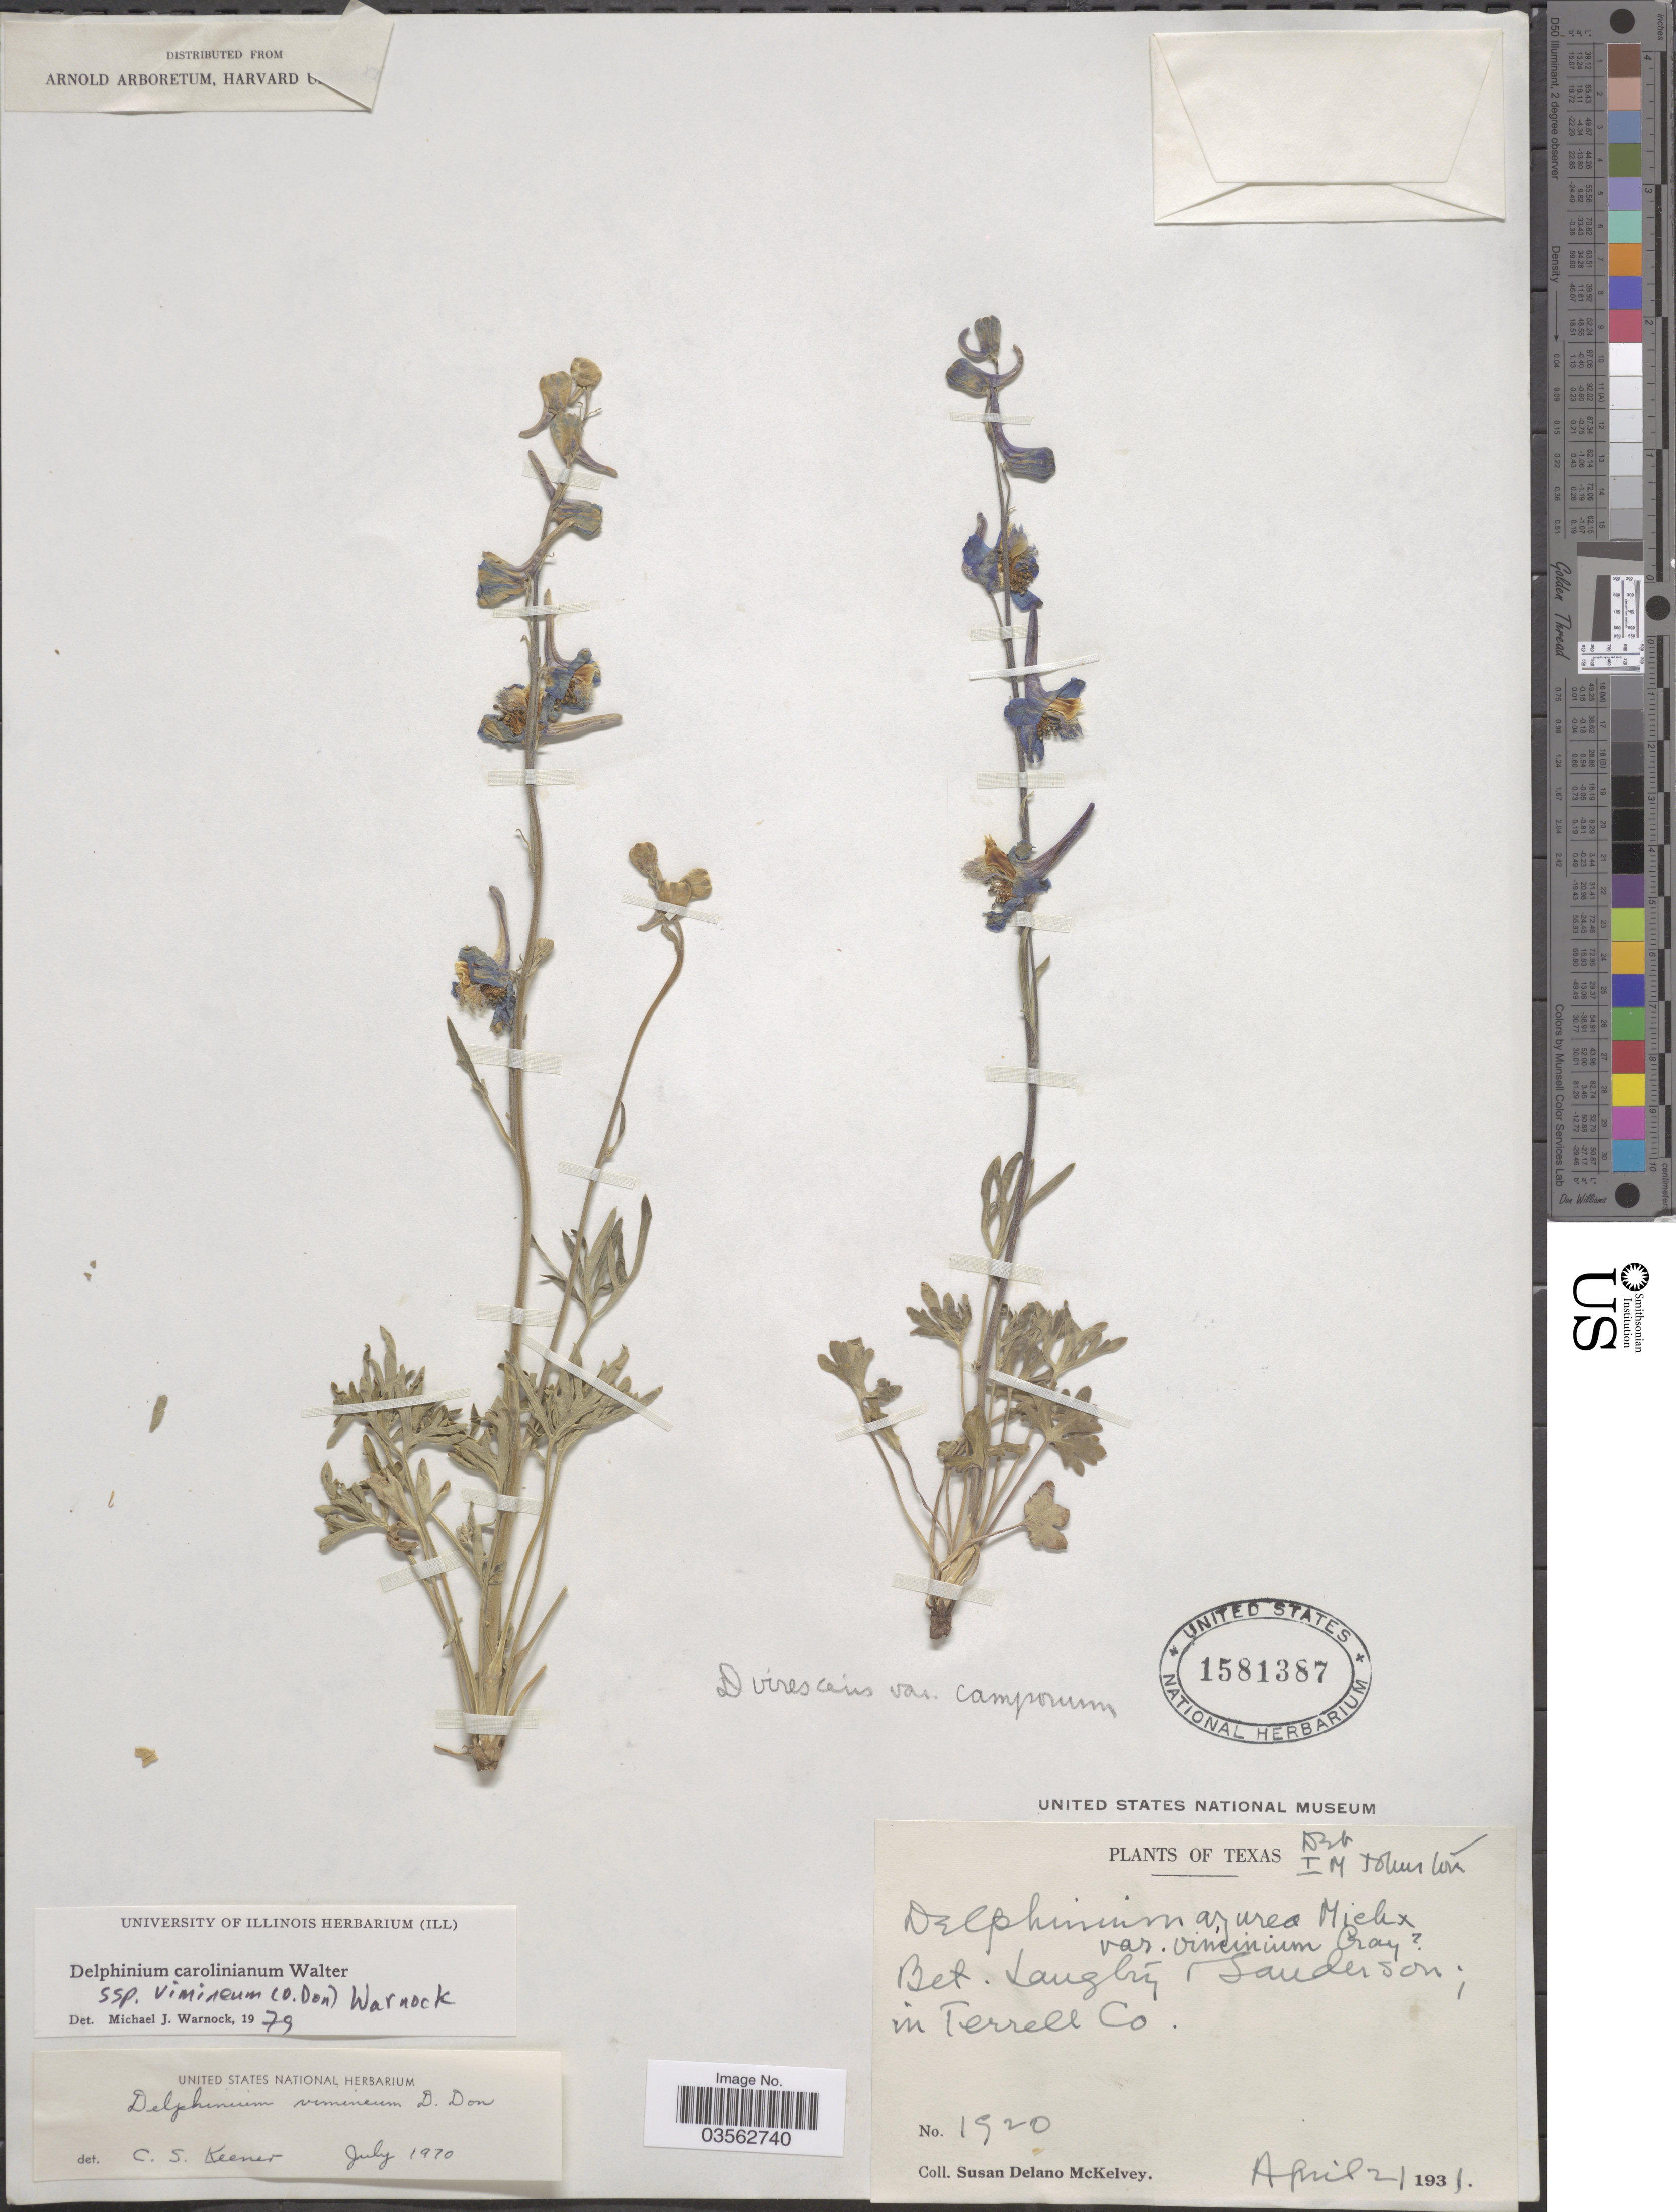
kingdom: Plantae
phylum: Tracheophyta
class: Magnoliopsida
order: Ranunculales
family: Ranunculaceae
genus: Delphinium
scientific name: Delphinium carolinianum subsp. vimineum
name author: Walter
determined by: Warnock, M. J., (SHST), Sam Houston State University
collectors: S. A. McKelvey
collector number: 1920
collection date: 1931-04-21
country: United States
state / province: Texas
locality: Bet. Laughlin & Sanderson; in Terrell Co.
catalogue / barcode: US 1581387